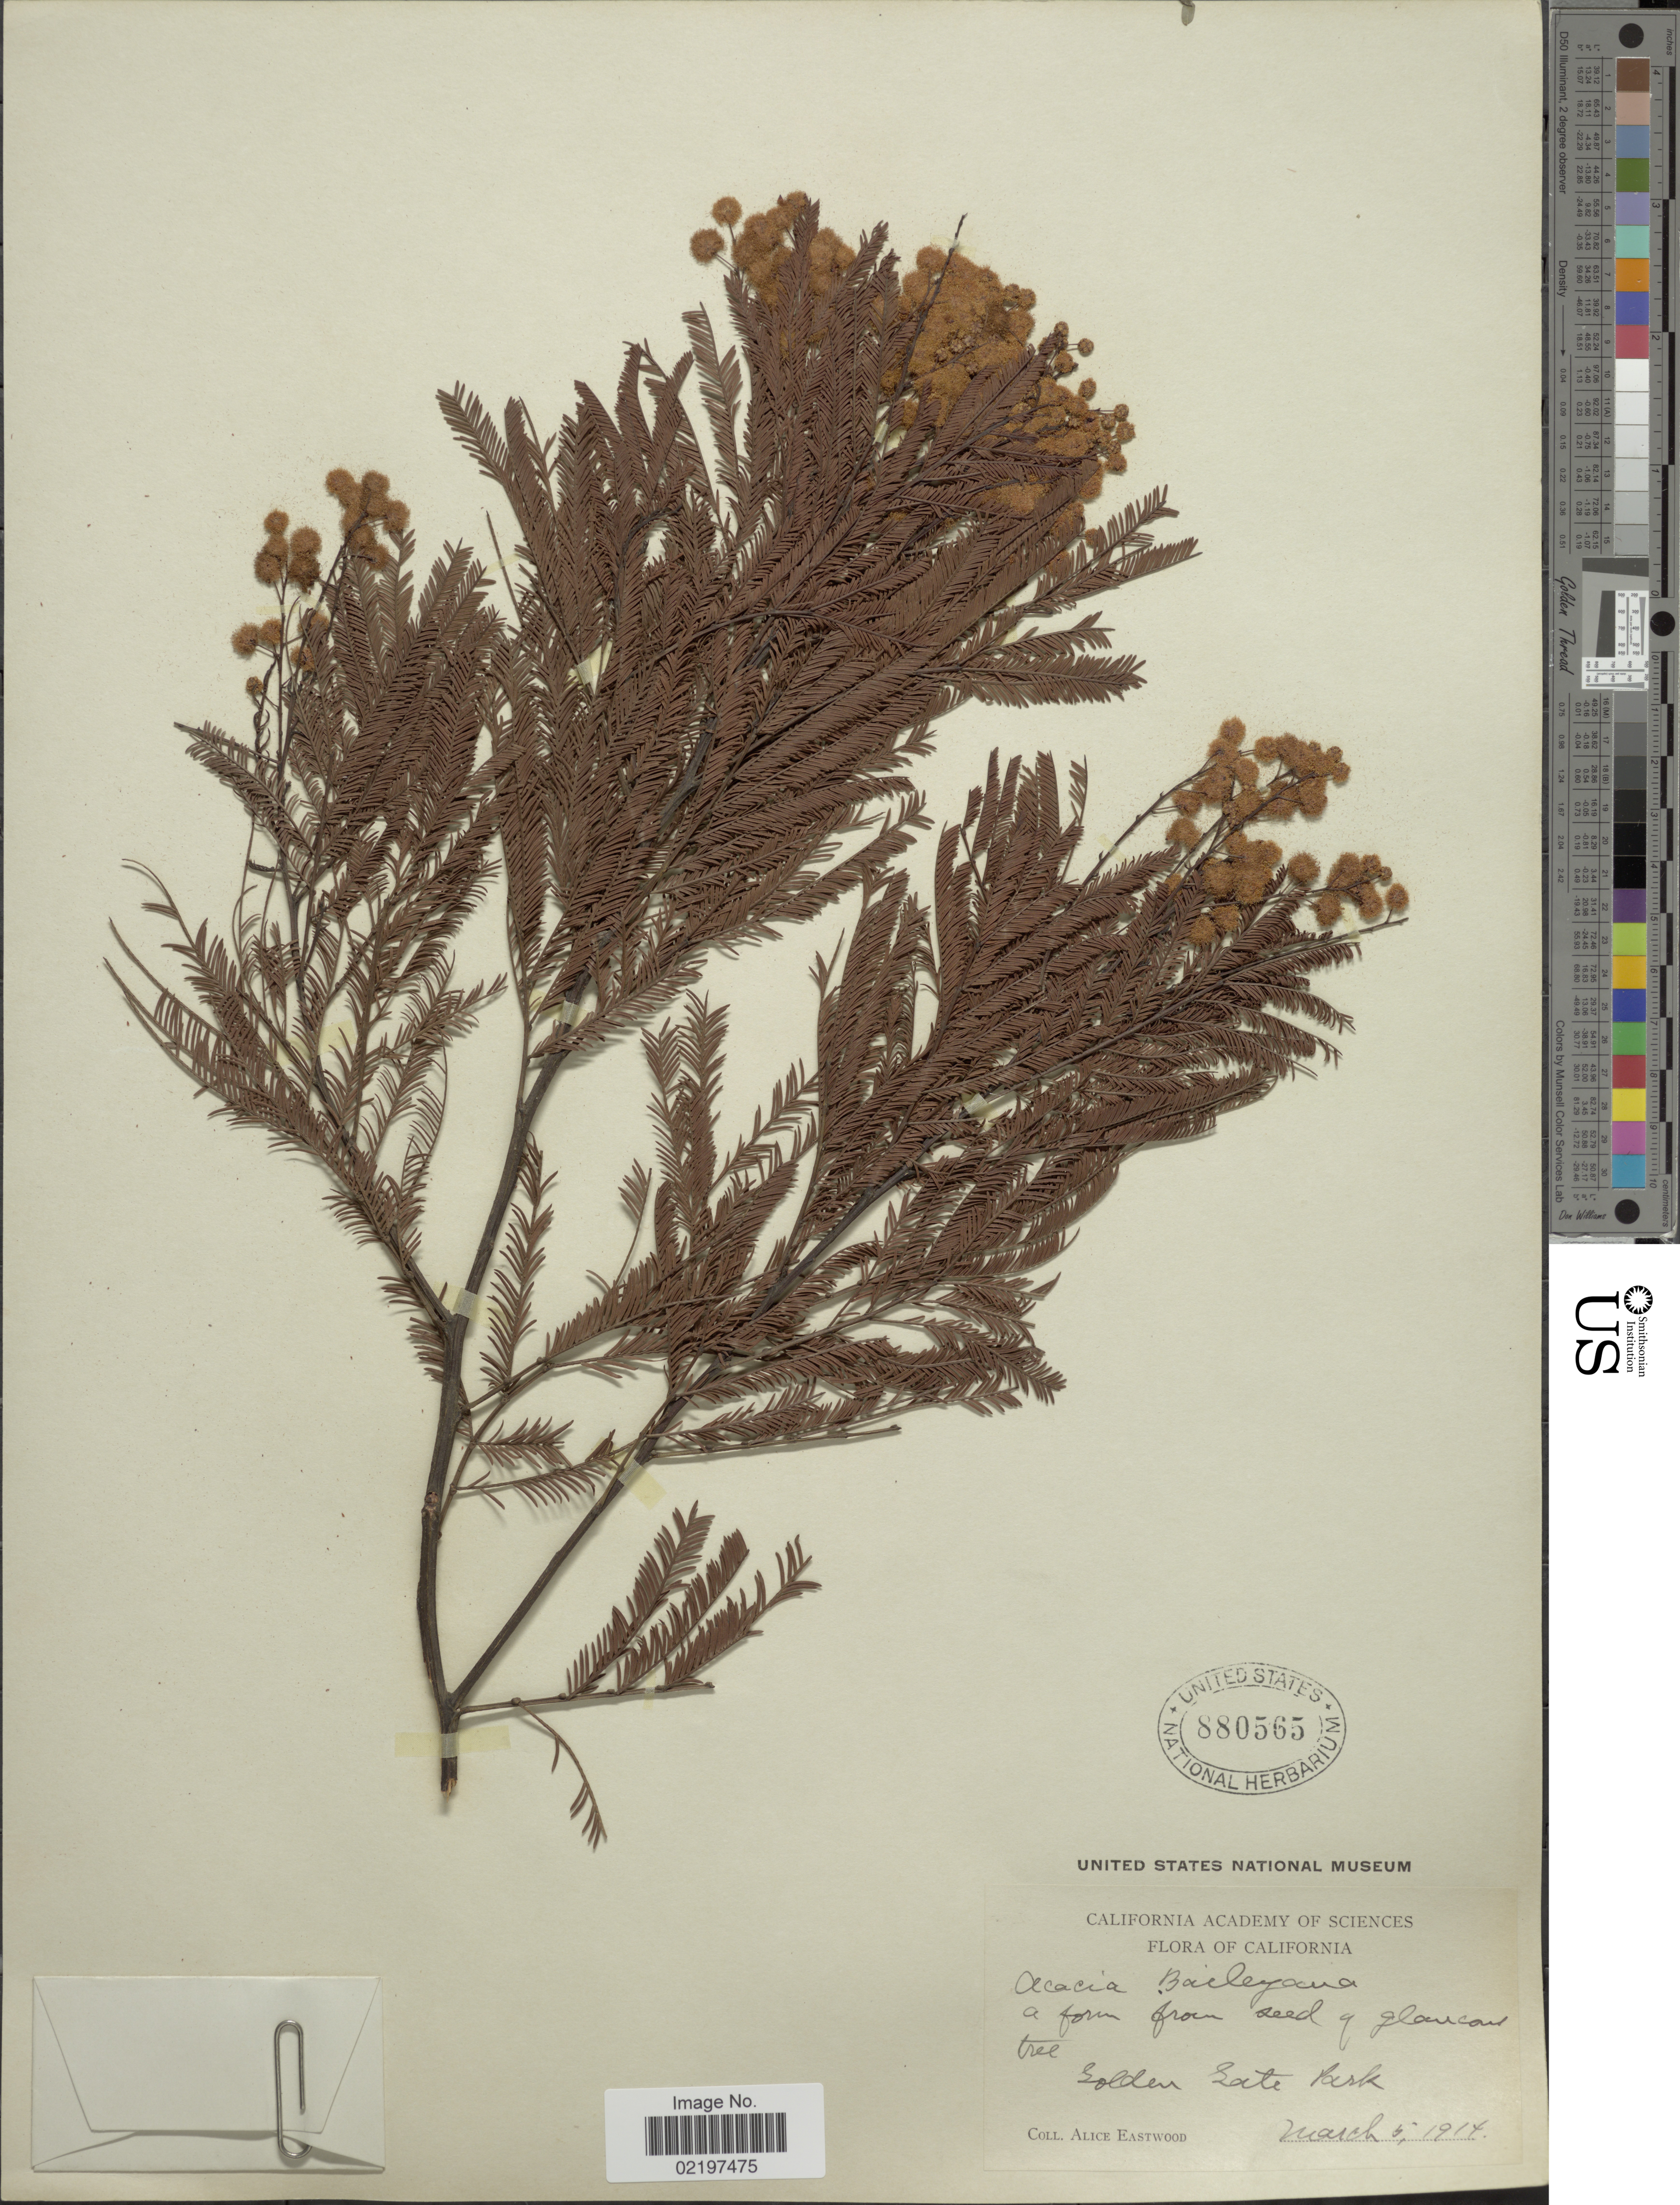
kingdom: Plantae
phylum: Tracheophyta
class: Magnoliopsida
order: Fabales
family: Fabaceae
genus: Acacia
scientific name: Acacia baileyana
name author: F. Muell.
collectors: A. Eastwood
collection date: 1914-03-05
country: United States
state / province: California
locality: Golden State Park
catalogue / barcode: US 880565